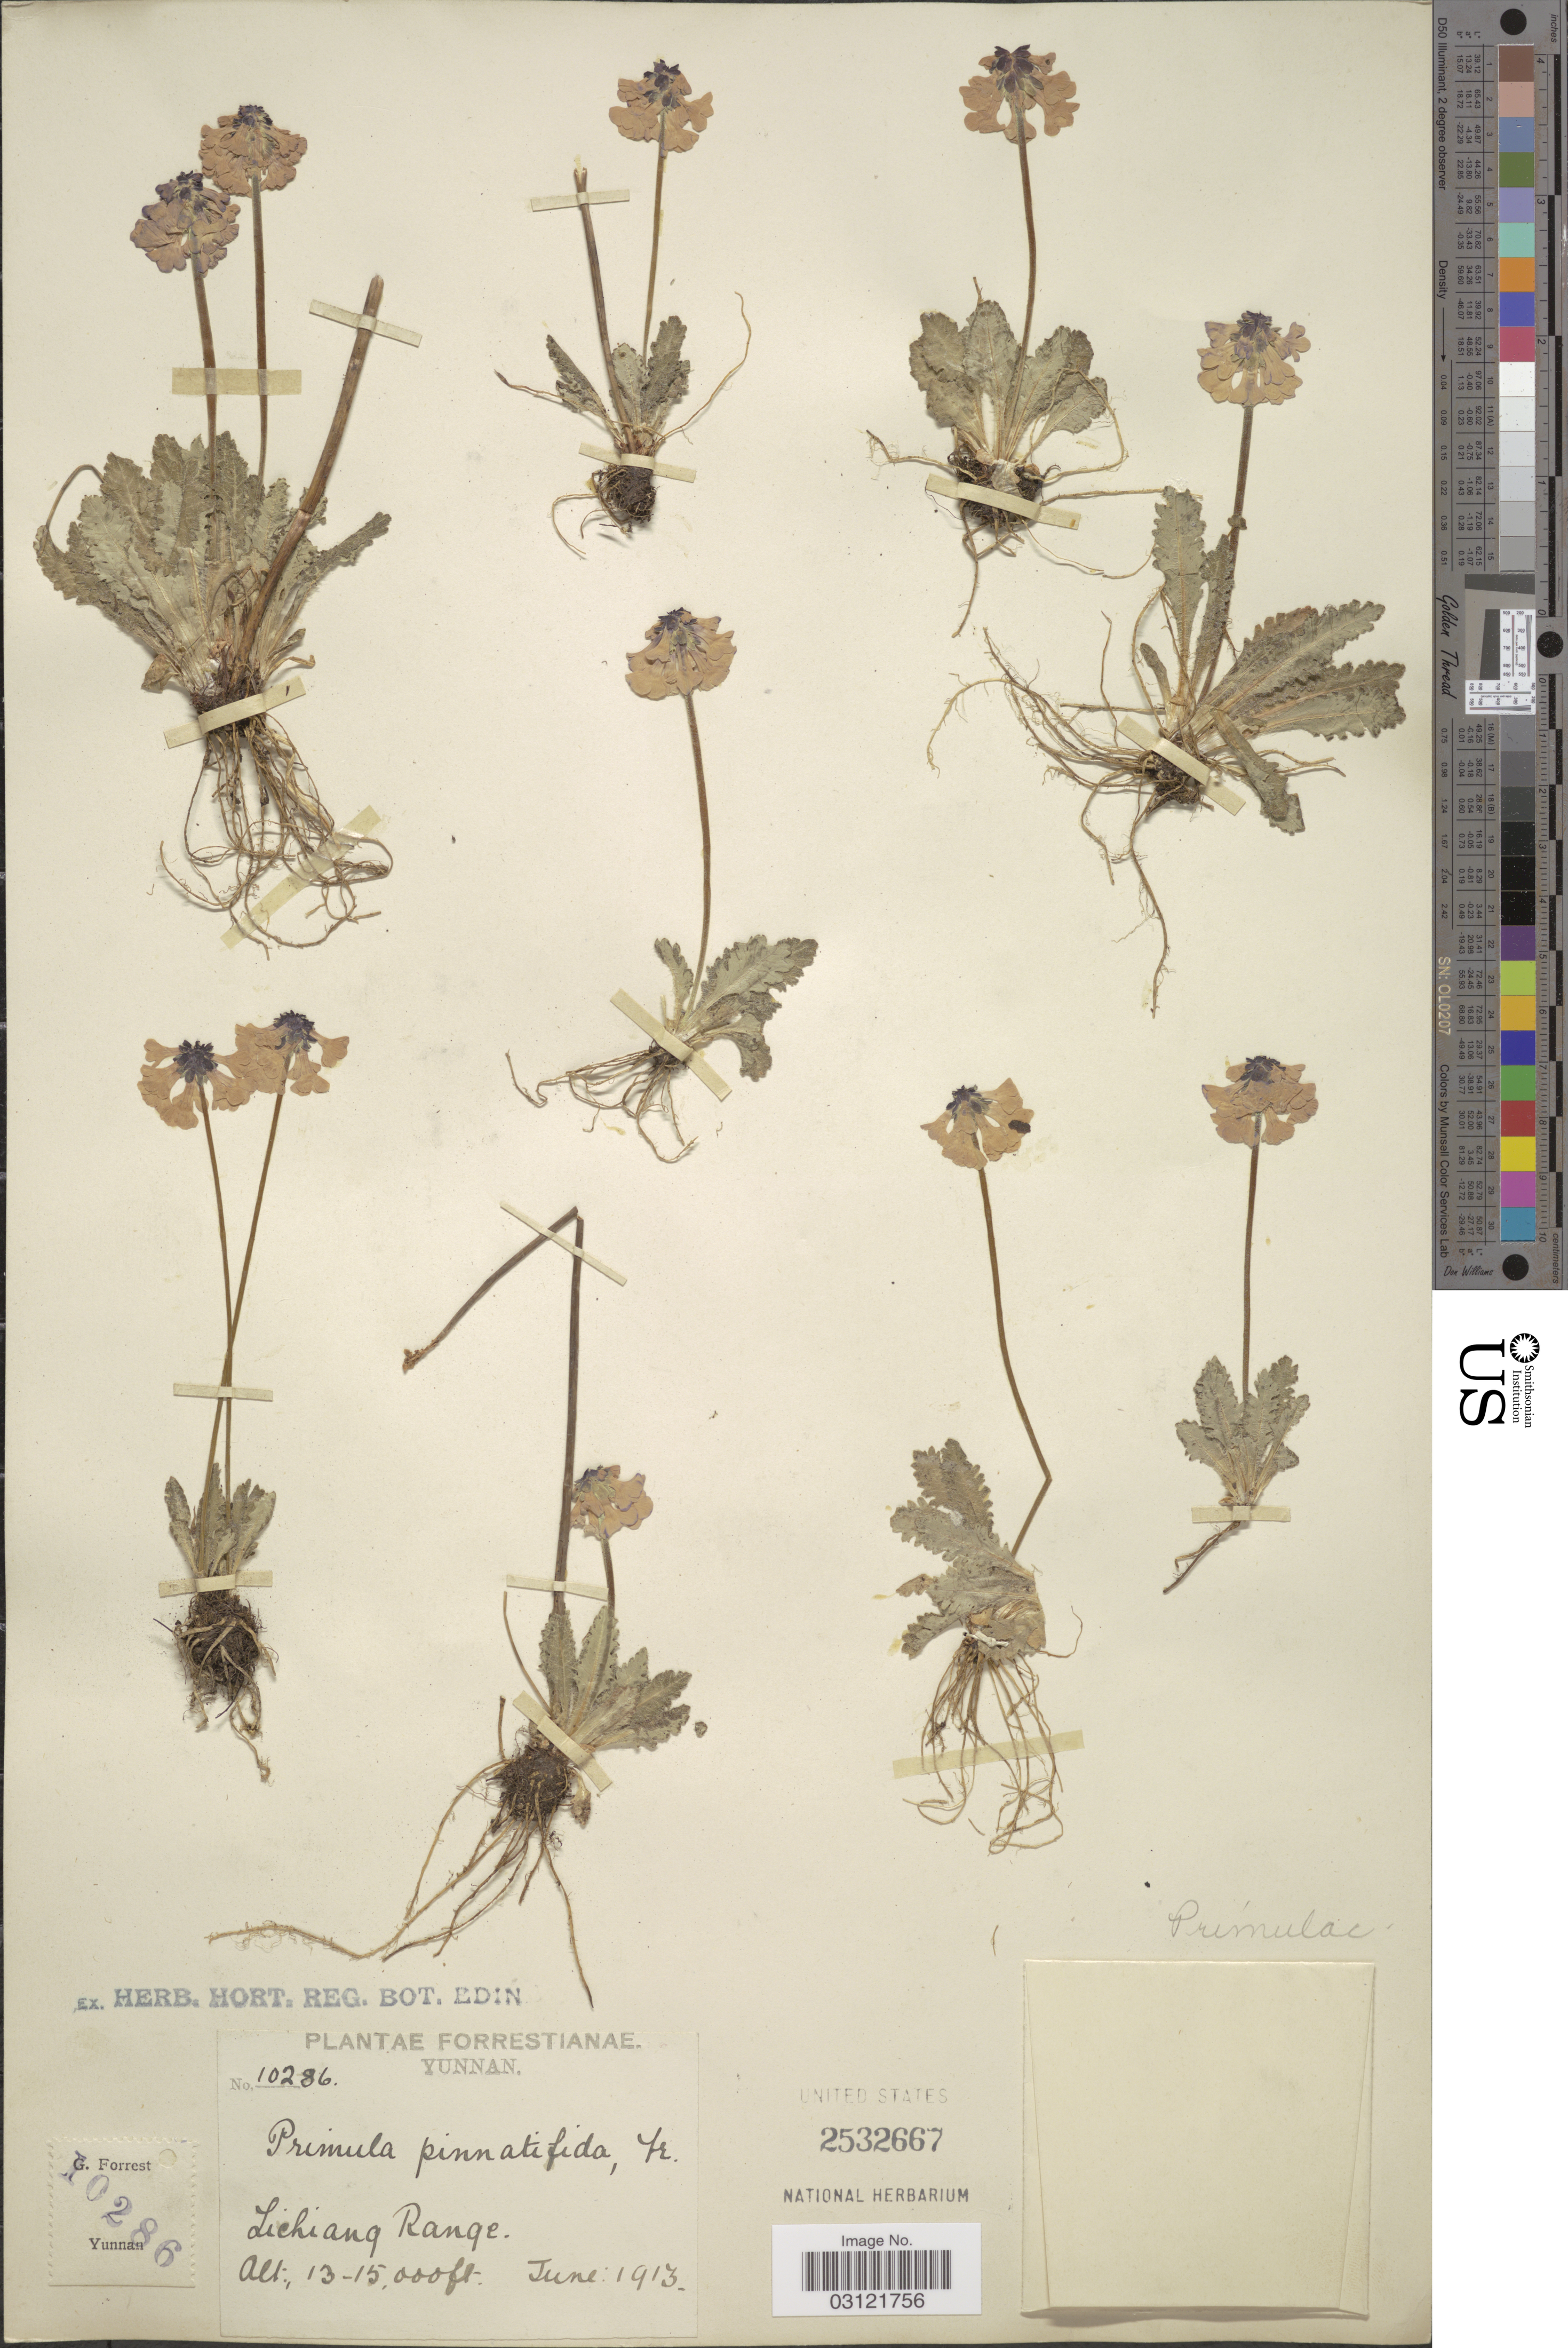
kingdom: Plantae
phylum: Tracheophyta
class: Magnoliopsida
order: Ericales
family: Primulaceae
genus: Primula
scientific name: Primula pinnatifida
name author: Franch.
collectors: -. Forrest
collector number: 10286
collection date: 1913-06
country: China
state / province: Yunnan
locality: Lichiang Range.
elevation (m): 3962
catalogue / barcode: US 2532667